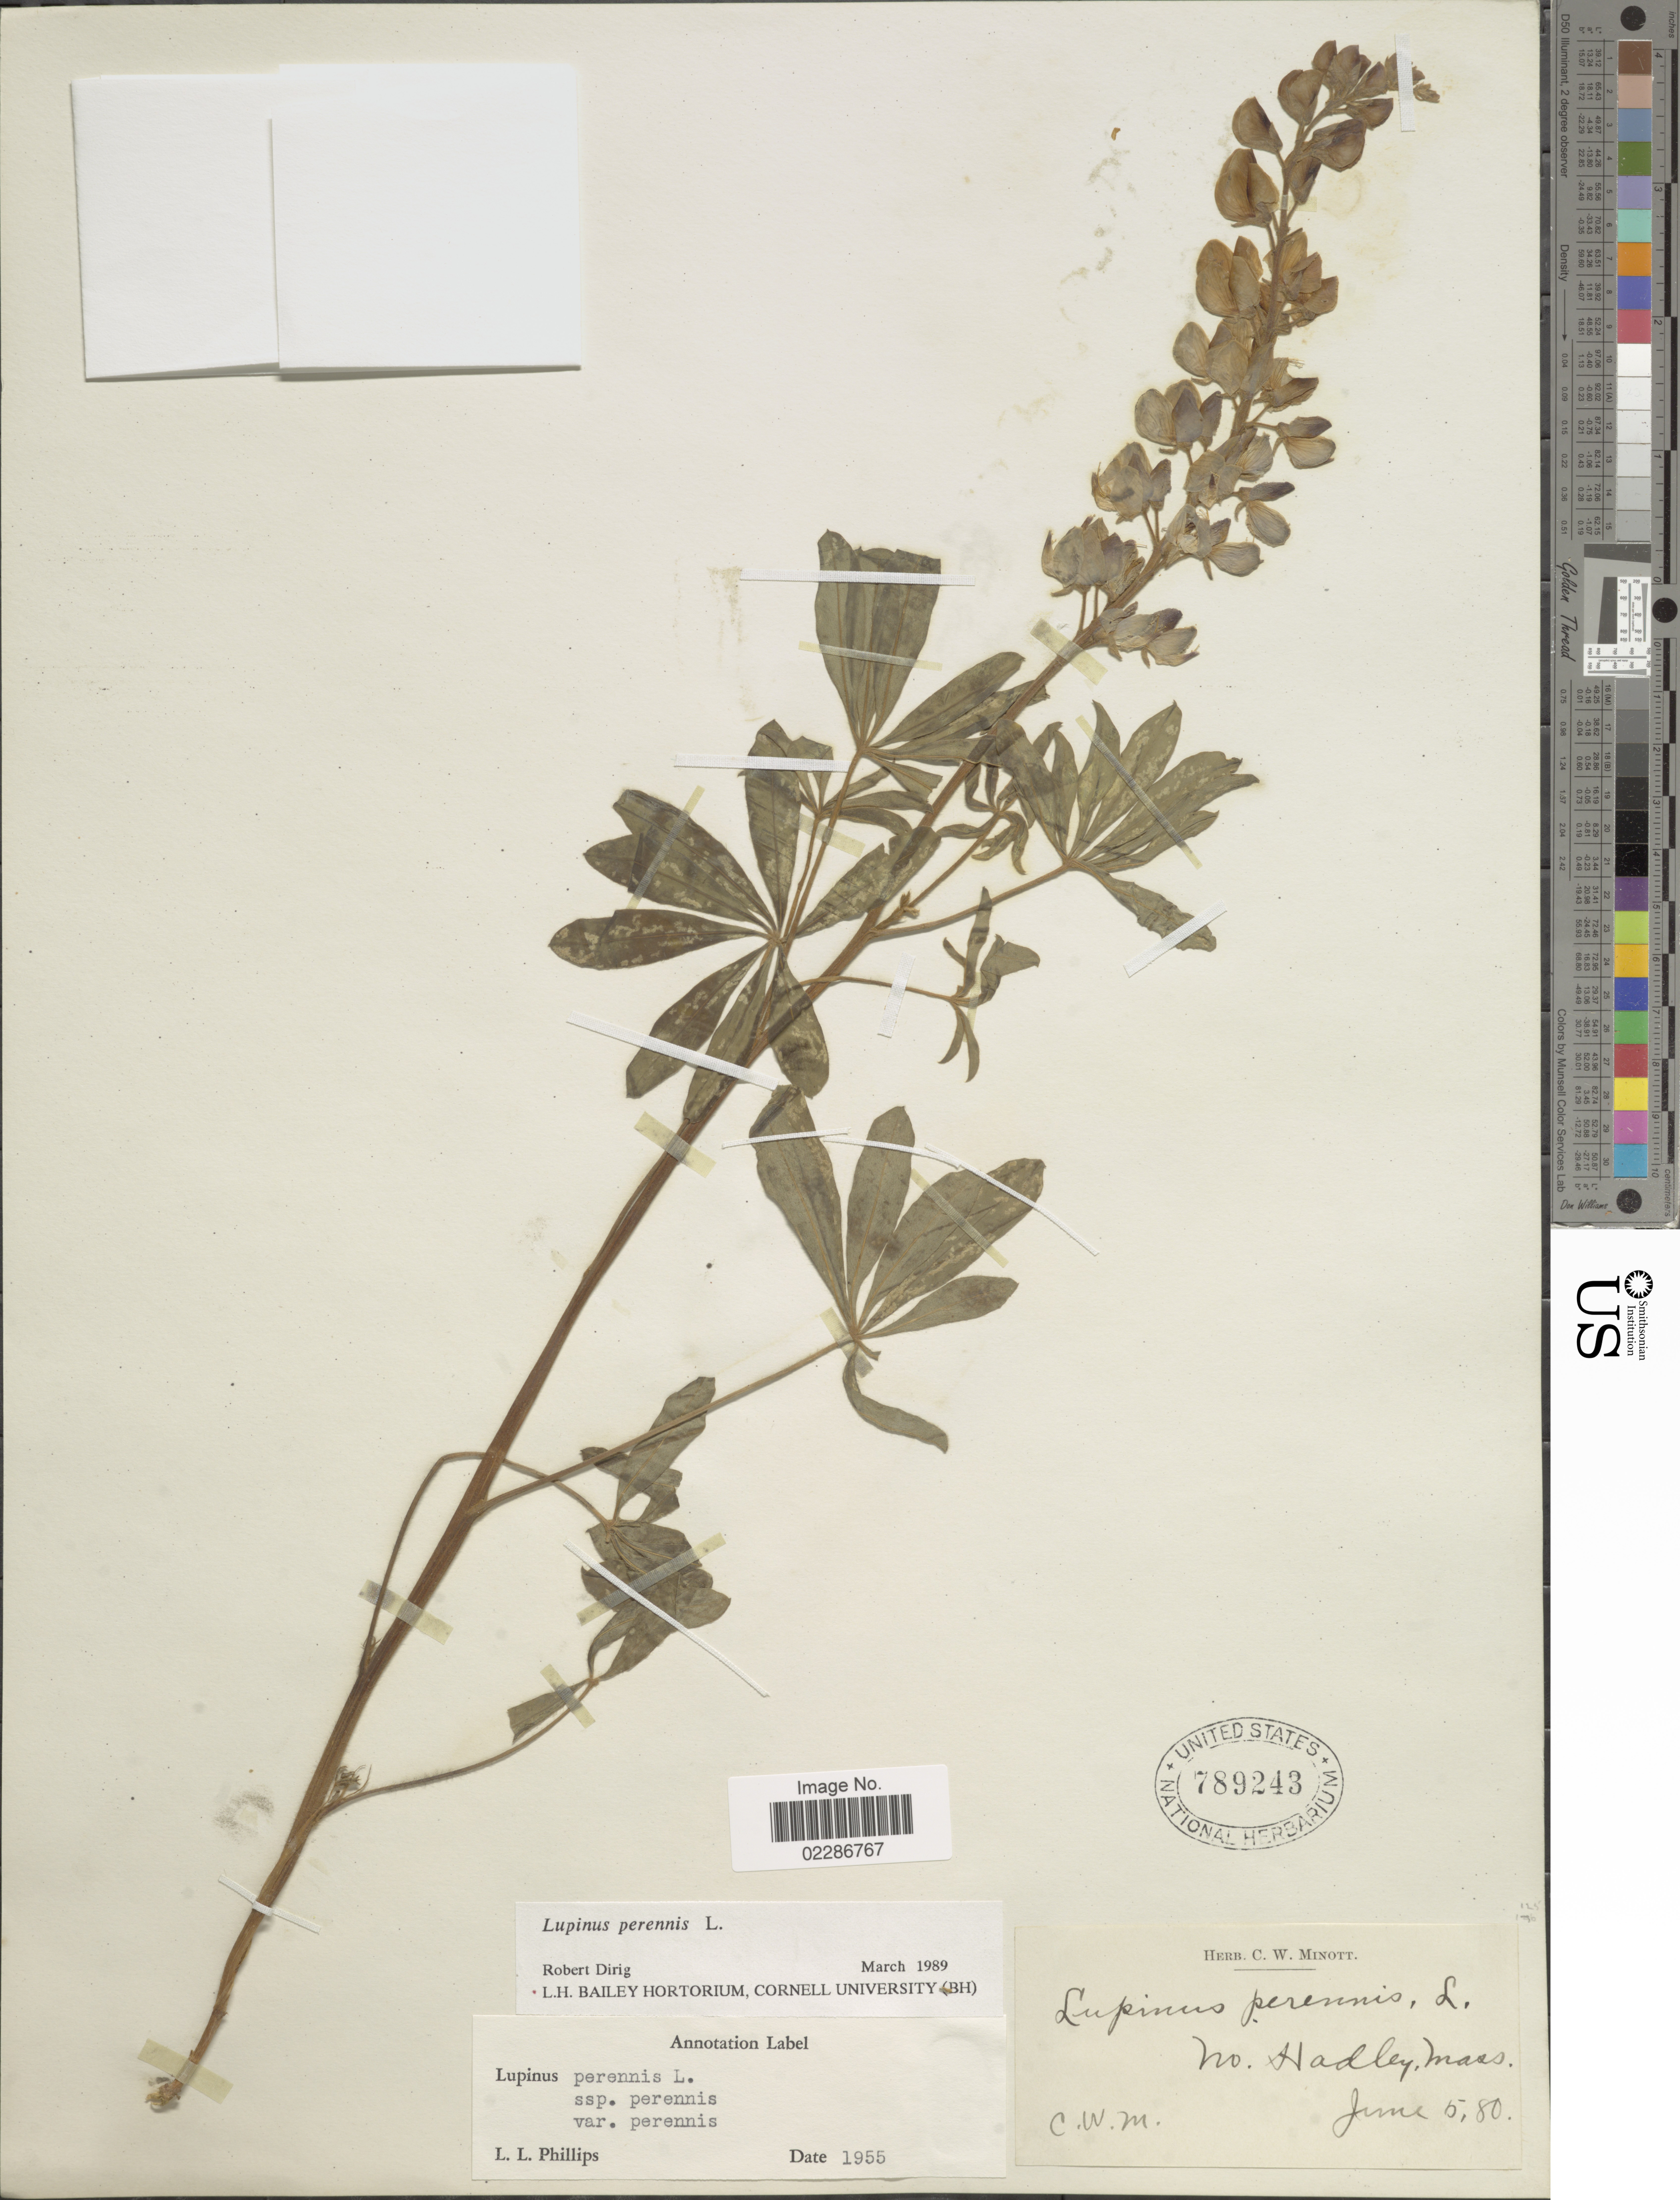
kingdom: Plantae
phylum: Tracheophyta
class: Magnoliopsida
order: Fabales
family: Fabaceae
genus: Lupinus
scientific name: Lupinus perennis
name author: L.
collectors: C. Minott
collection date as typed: Transcribed d/m/y: 5/6/80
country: United States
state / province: Massachusetts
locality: No Hadley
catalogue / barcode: US 789243